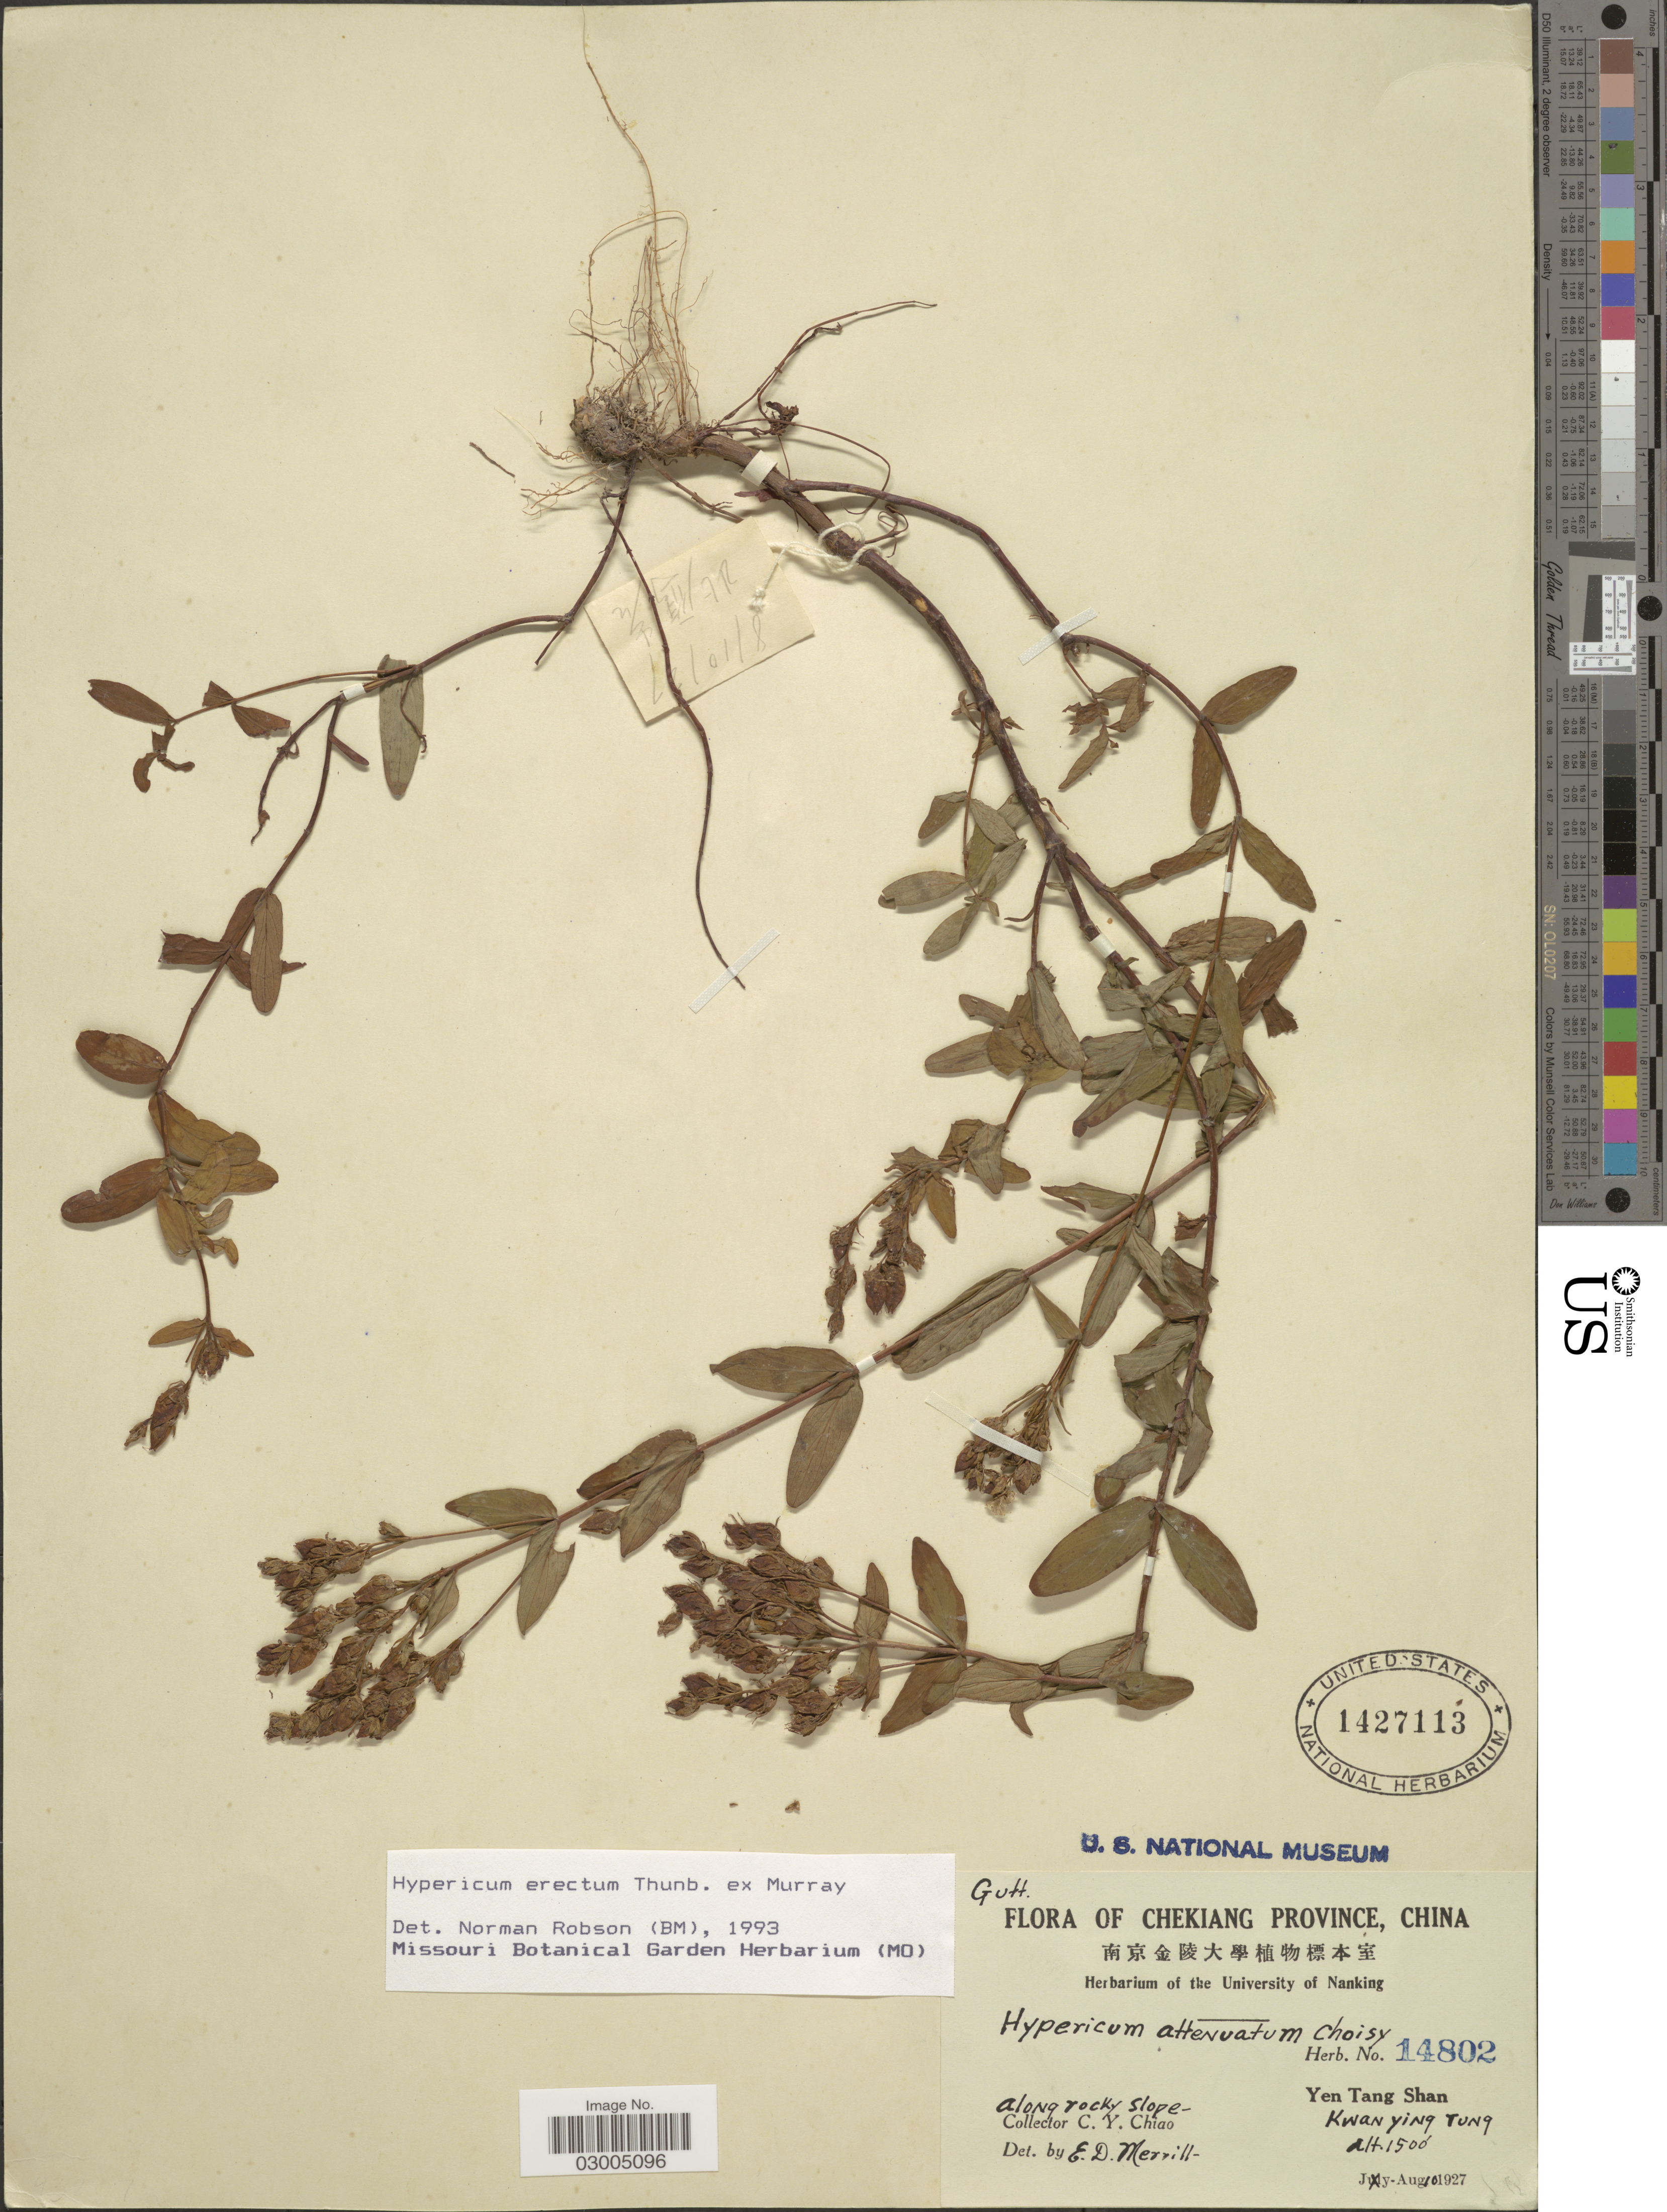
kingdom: Plantae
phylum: Tracheophyta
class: Magnoliopsida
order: Malpighiales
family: Hypericaceae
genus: Hypericum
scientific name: Hypericum erectum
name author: Thunb.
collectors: C. Y. Chiao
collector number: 14802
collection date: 1927-08-10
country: China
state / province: Zhejiang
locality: Chekiang Province. Yen Tang Shan. Kwan Ying Tung.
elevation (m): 457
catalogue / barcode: US 1427113